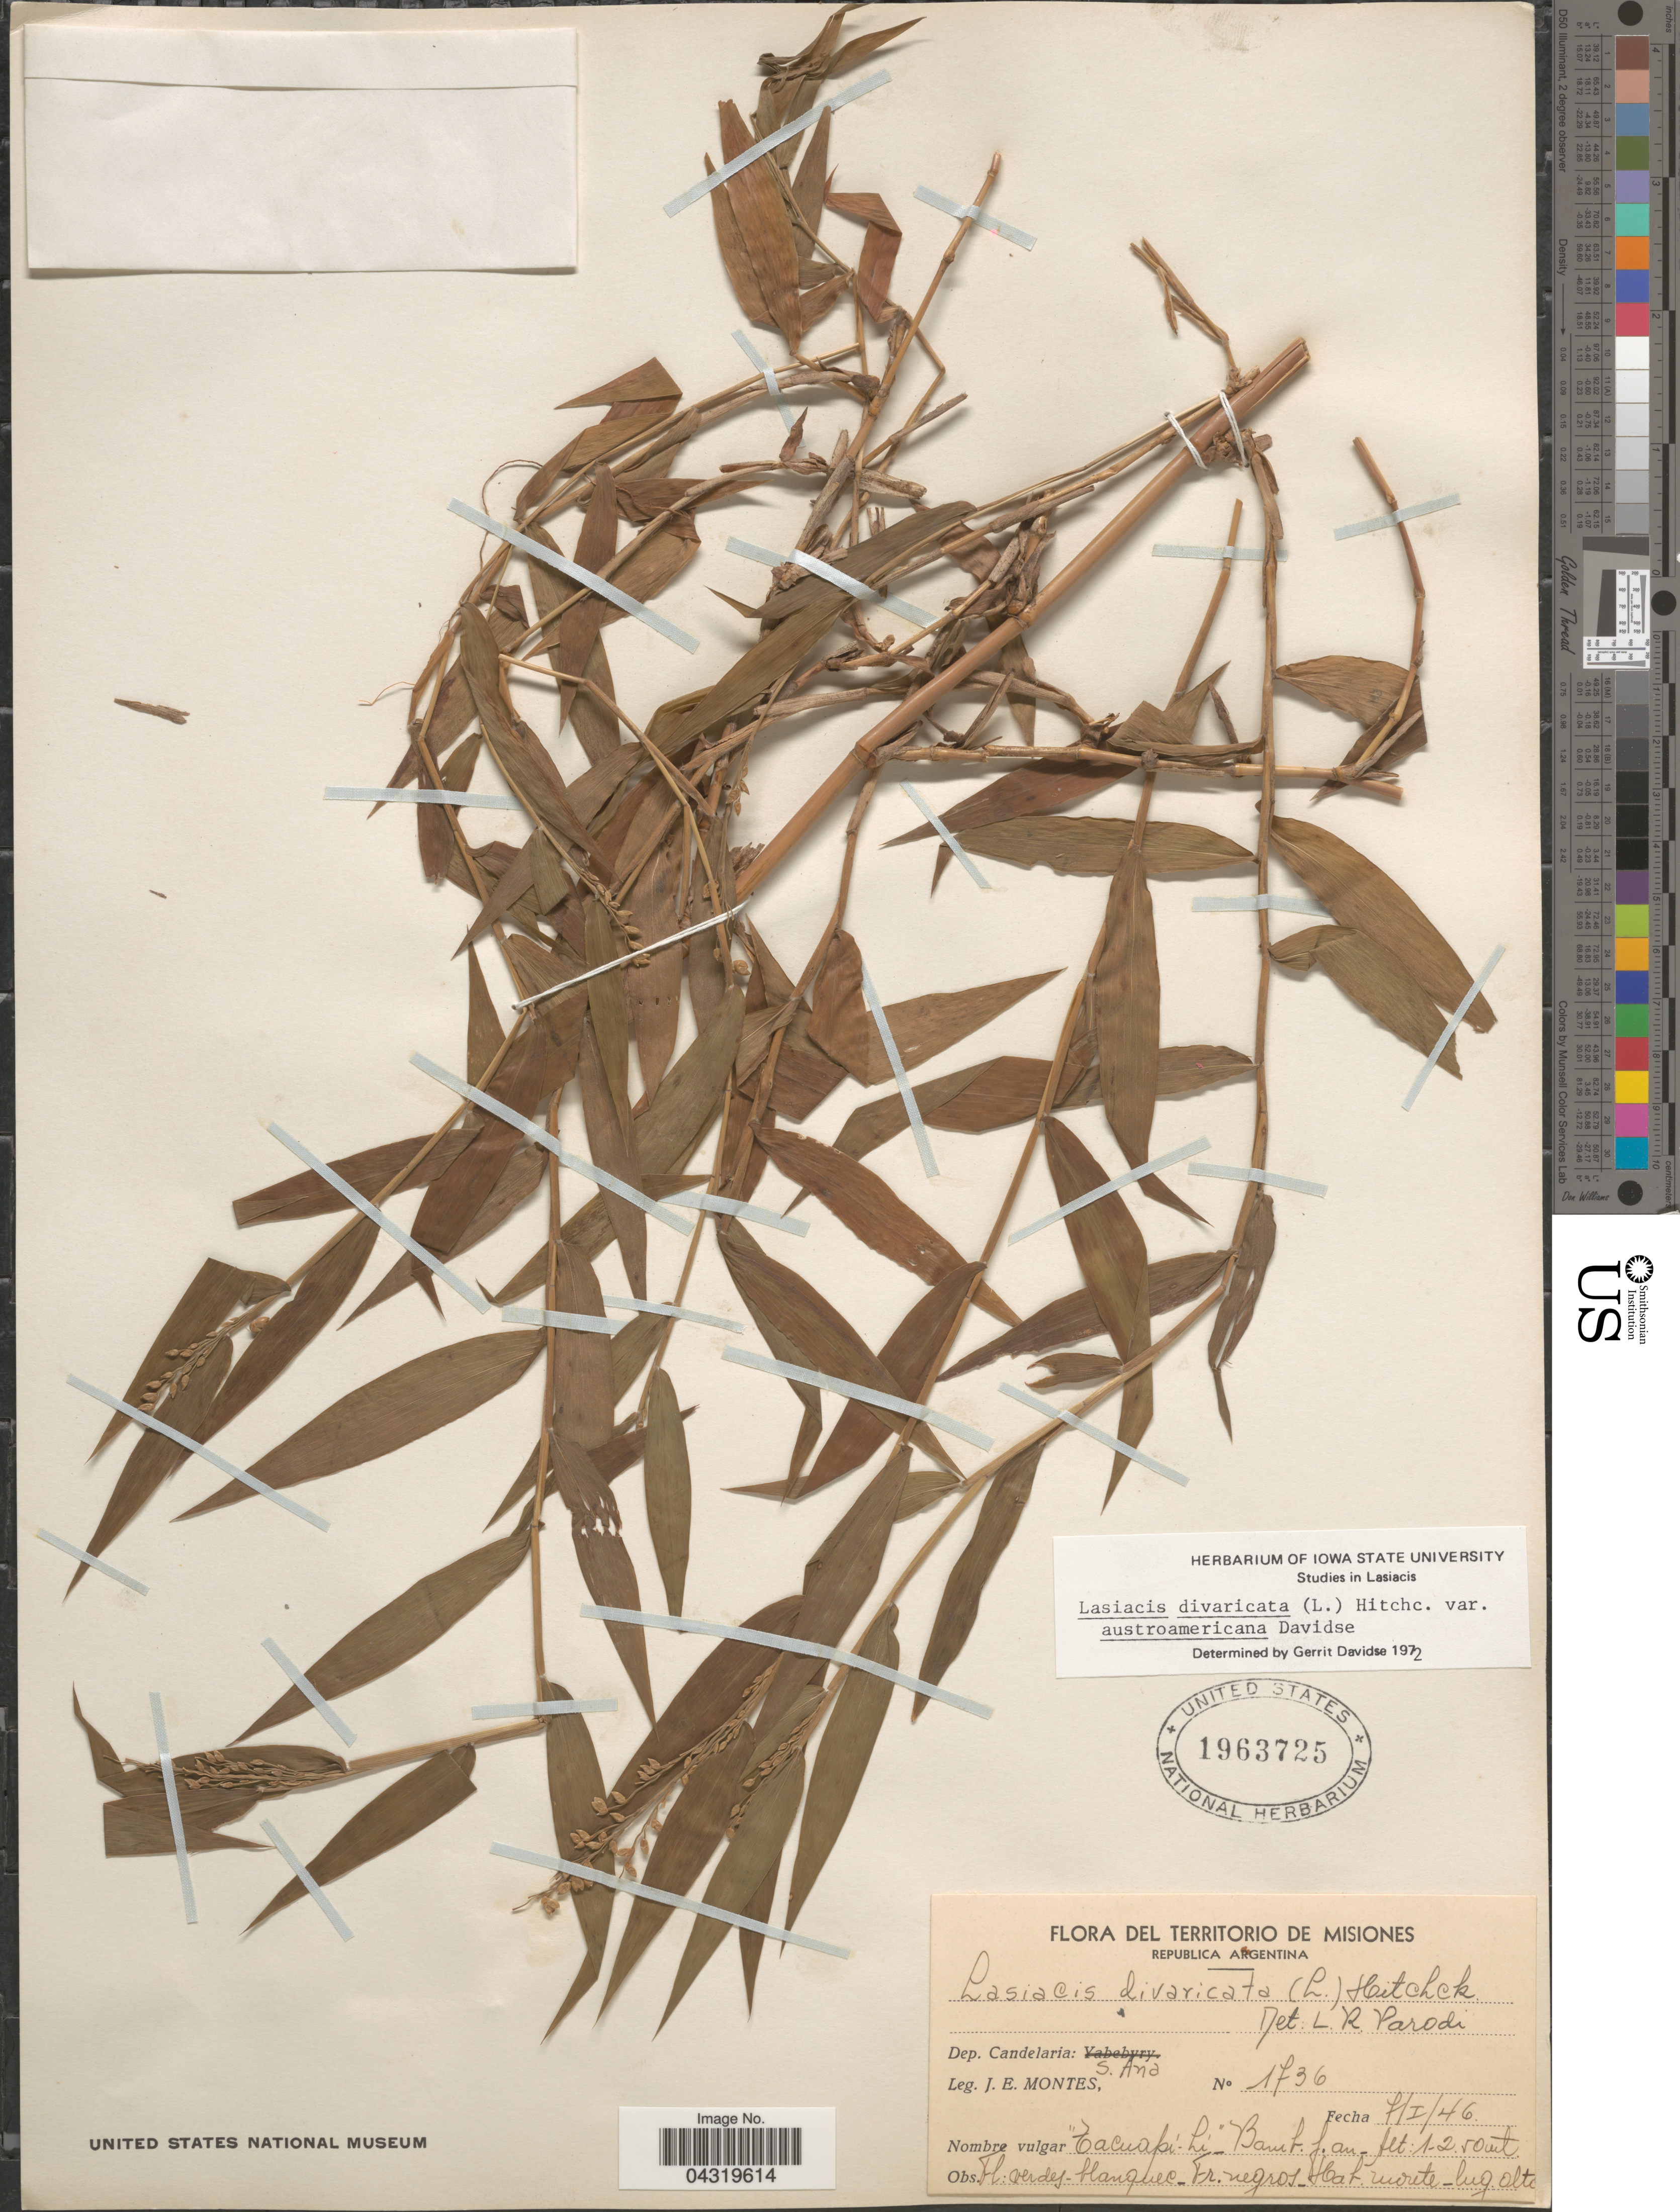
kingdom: Plantae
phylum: Tracheophyta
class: Liliopsida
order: Poales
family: Poaceae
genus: Lasiacis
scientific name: Lasiacis divaricata var. austroamericana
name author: Davidse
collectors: J. E. Montes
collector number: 1736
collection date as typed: Transcribed d/m/y: 7/1/46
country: Argentina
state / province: Misiones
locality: Territorio de Misiones. Dep. Candelaria: S. Ana.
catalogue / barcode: US 1963725